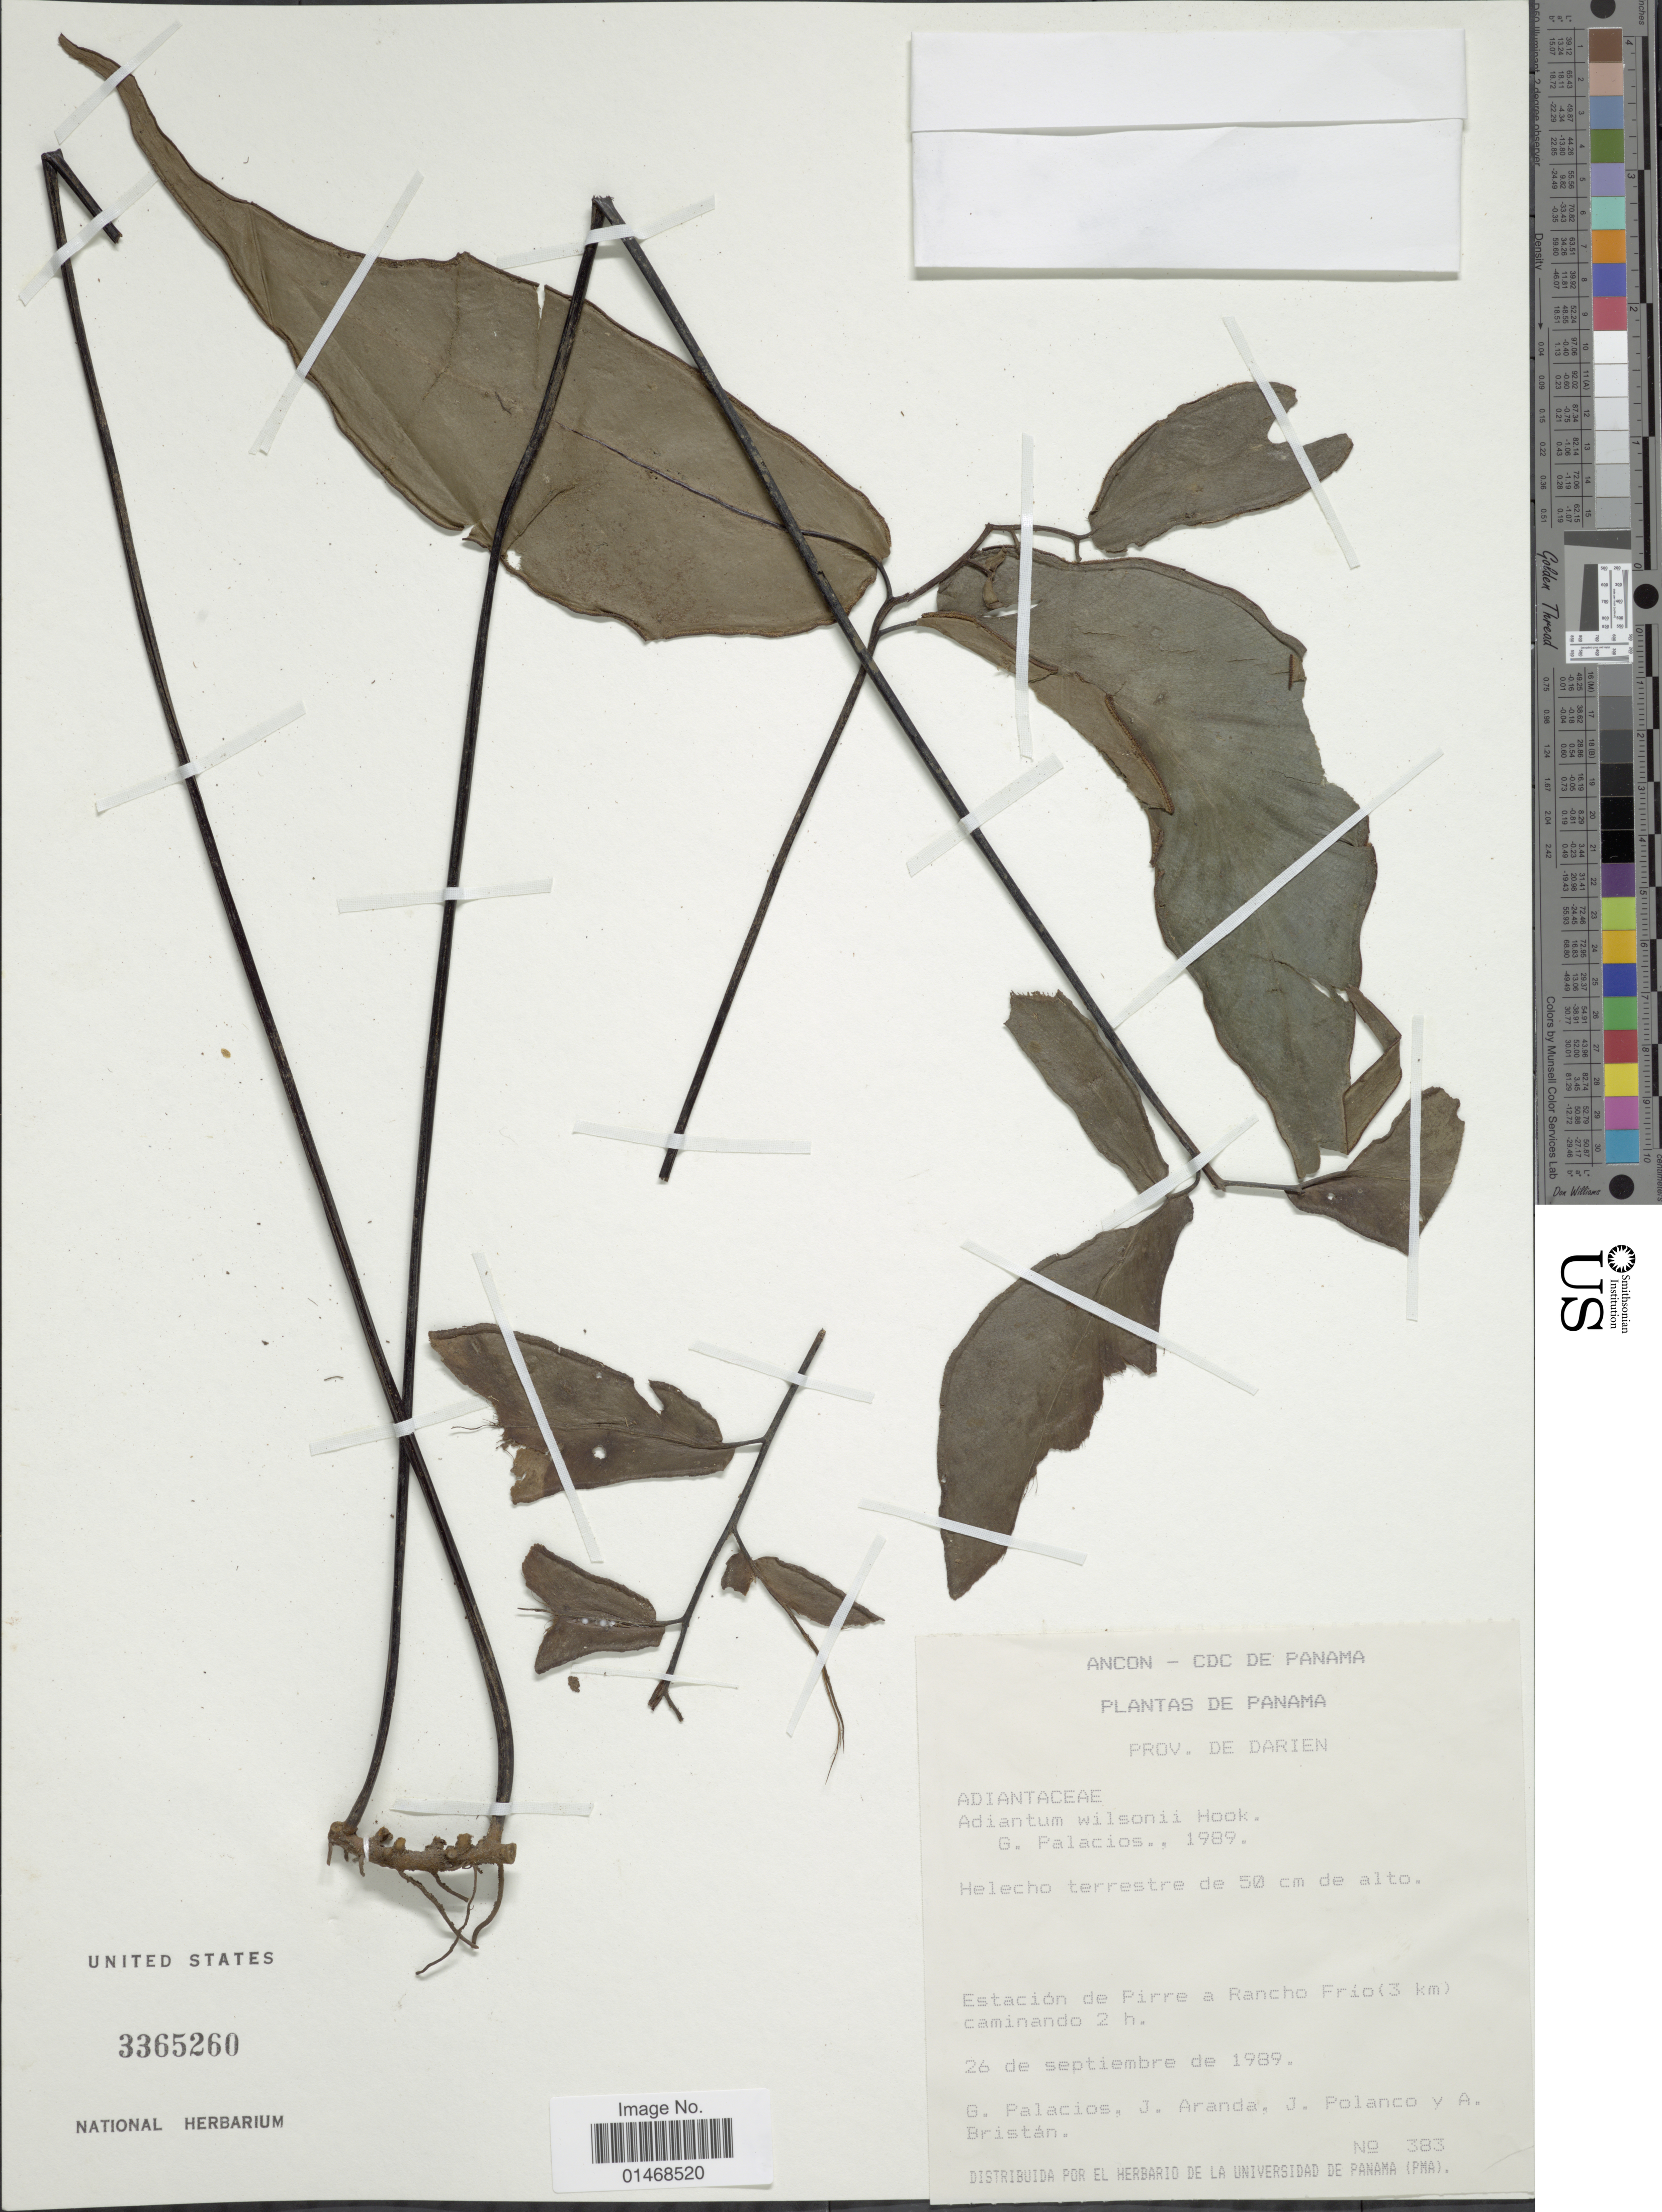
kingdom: Plantae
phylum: Tracheophyta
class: Polypodiopsida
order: Polypodiales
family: Pteridaceae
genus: Adiantum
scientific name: Adiantum wilsonii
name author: Hook.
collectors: G. Palacios, J. Aranda, J. Polanco & A. Bristán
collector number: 383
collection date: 1989-09-26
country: Panama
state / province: Darién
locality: Estación de Pirre a Rancho Frío (3 km) caminando 2 h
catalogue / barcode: US 3365260